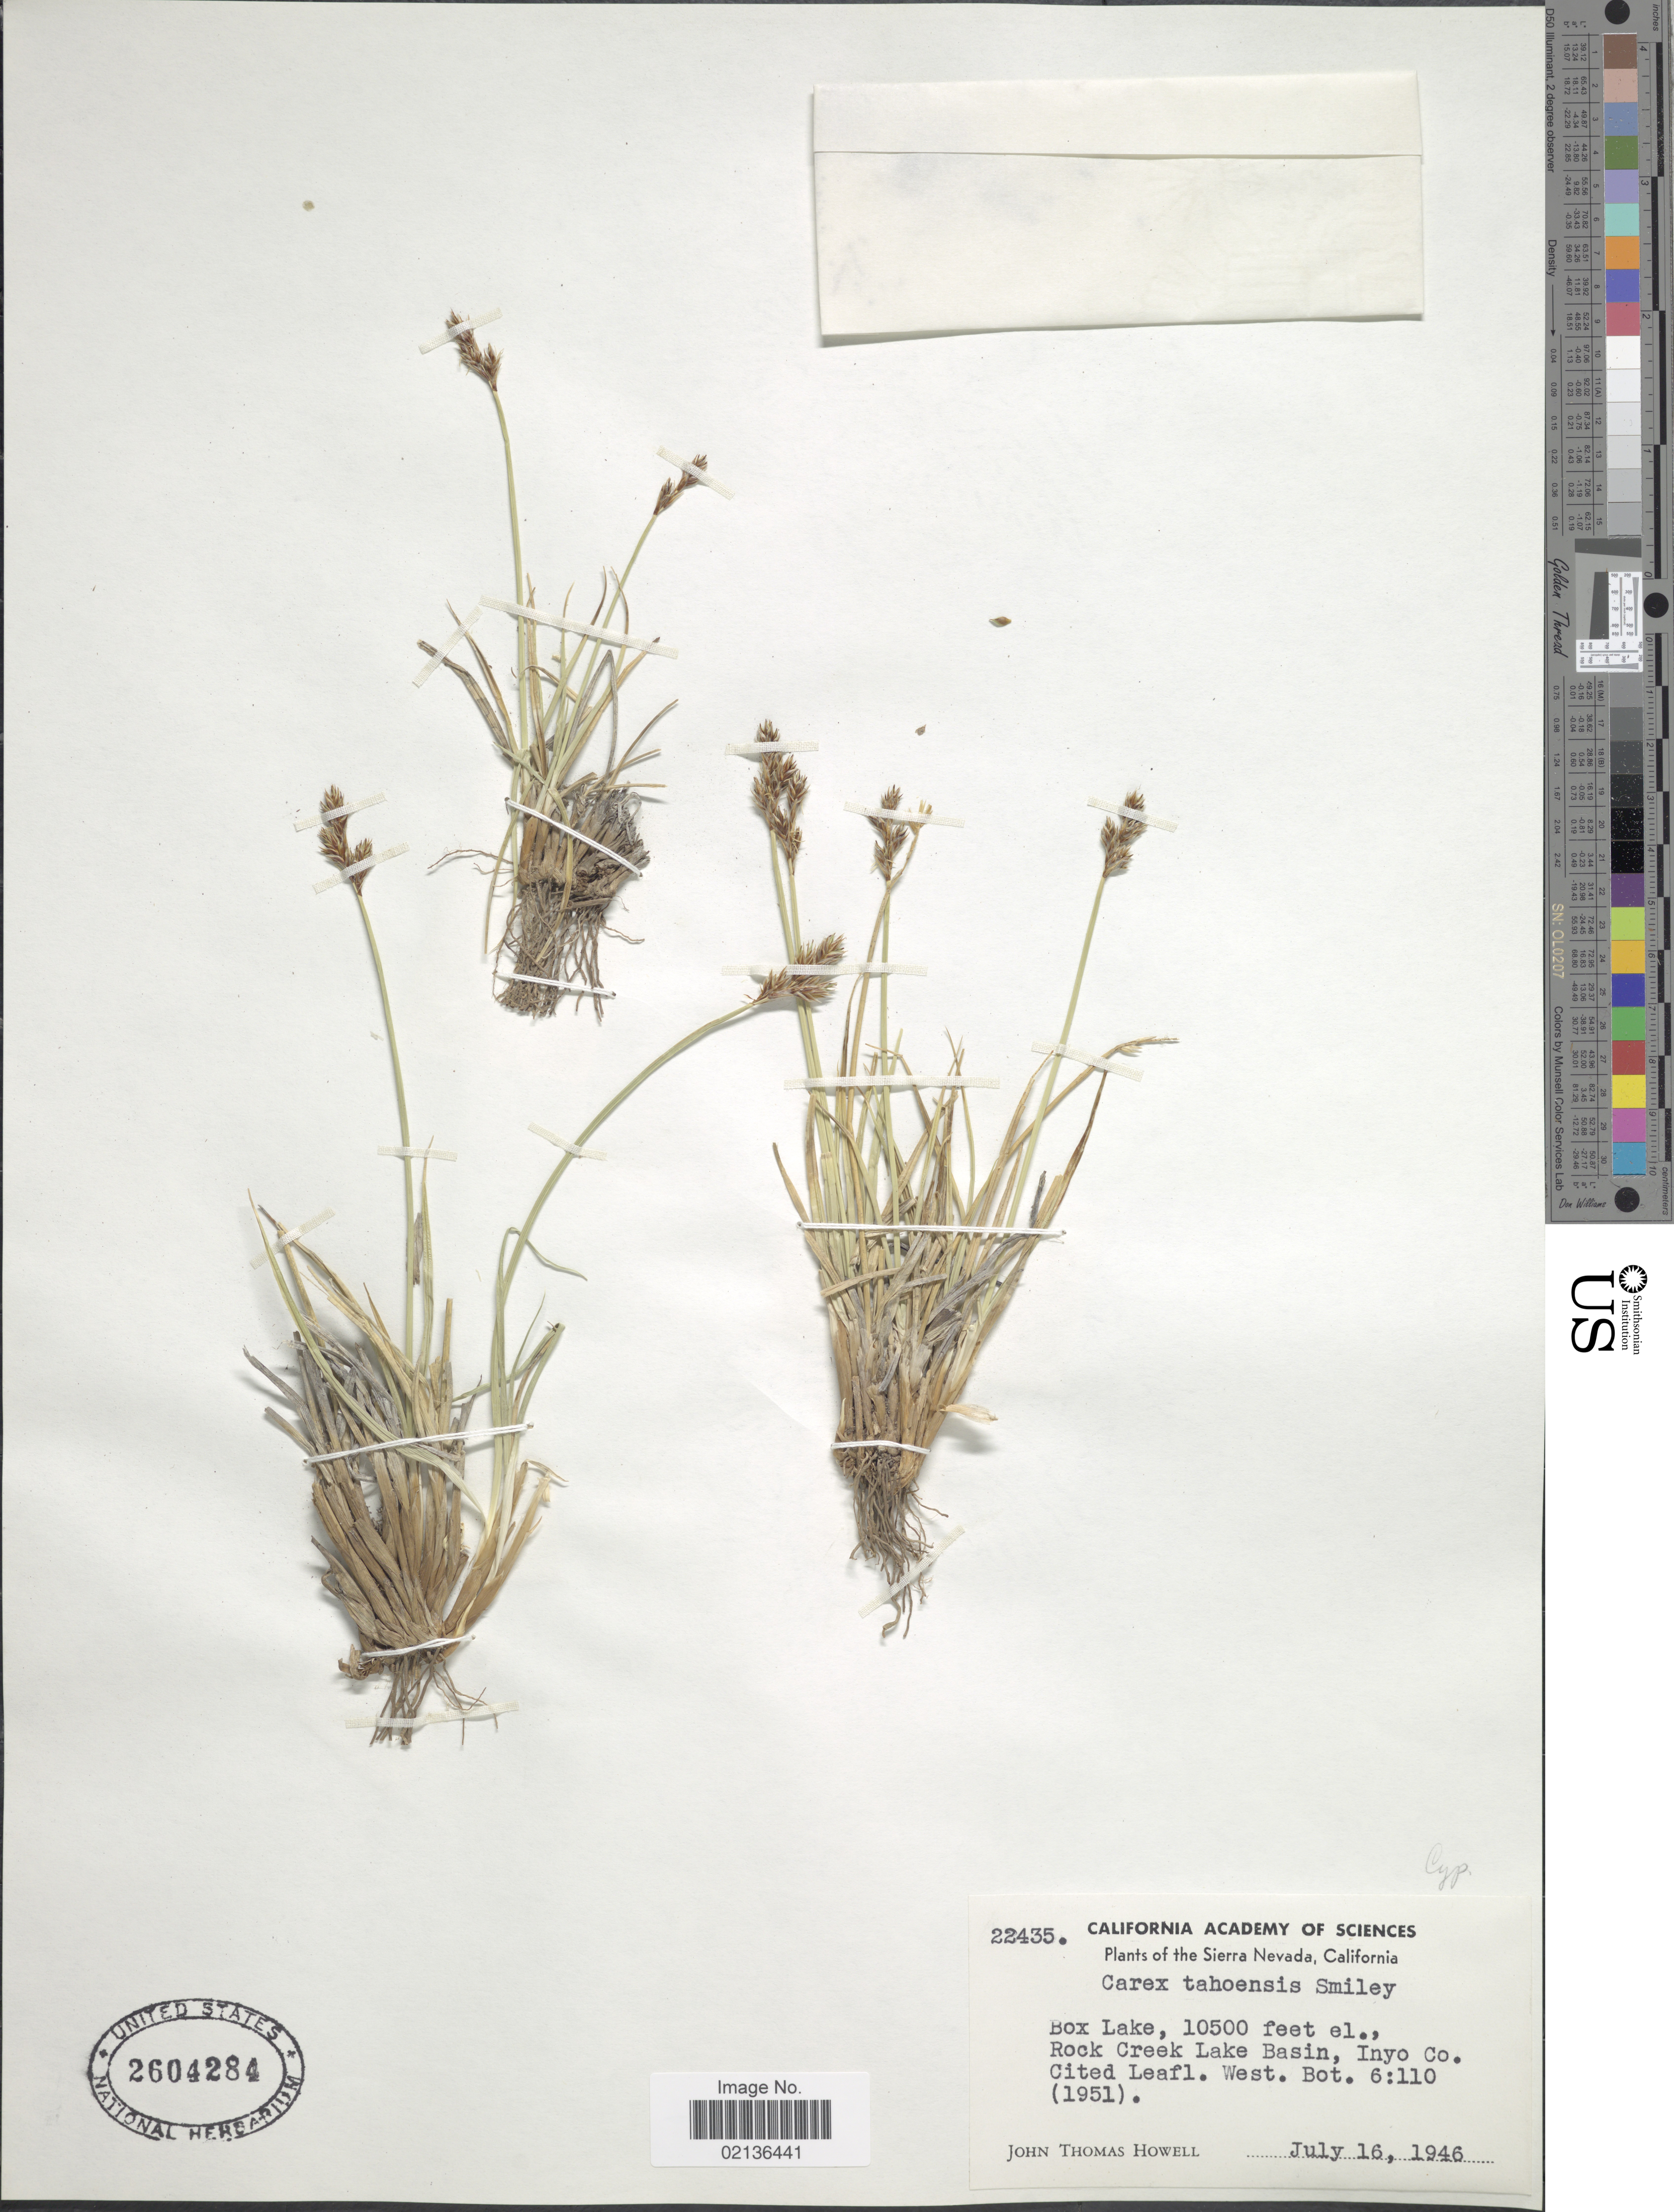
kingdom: Plantae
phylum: Tracheophyta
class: Liliopsida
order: Poales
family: Cyperaceae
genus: Carex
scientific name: Carex tahoensis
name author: Smiley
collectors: J. T. Howell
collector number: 22435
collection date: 1946-07-16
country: United States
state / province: California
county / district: Inyo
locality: The Sierra Nevada, California, Box Lake, Rock Creek Lake Basin, Inyo Co., Cited Leafl. West Bot 6:110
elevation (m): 3200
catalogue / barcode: US 3604284